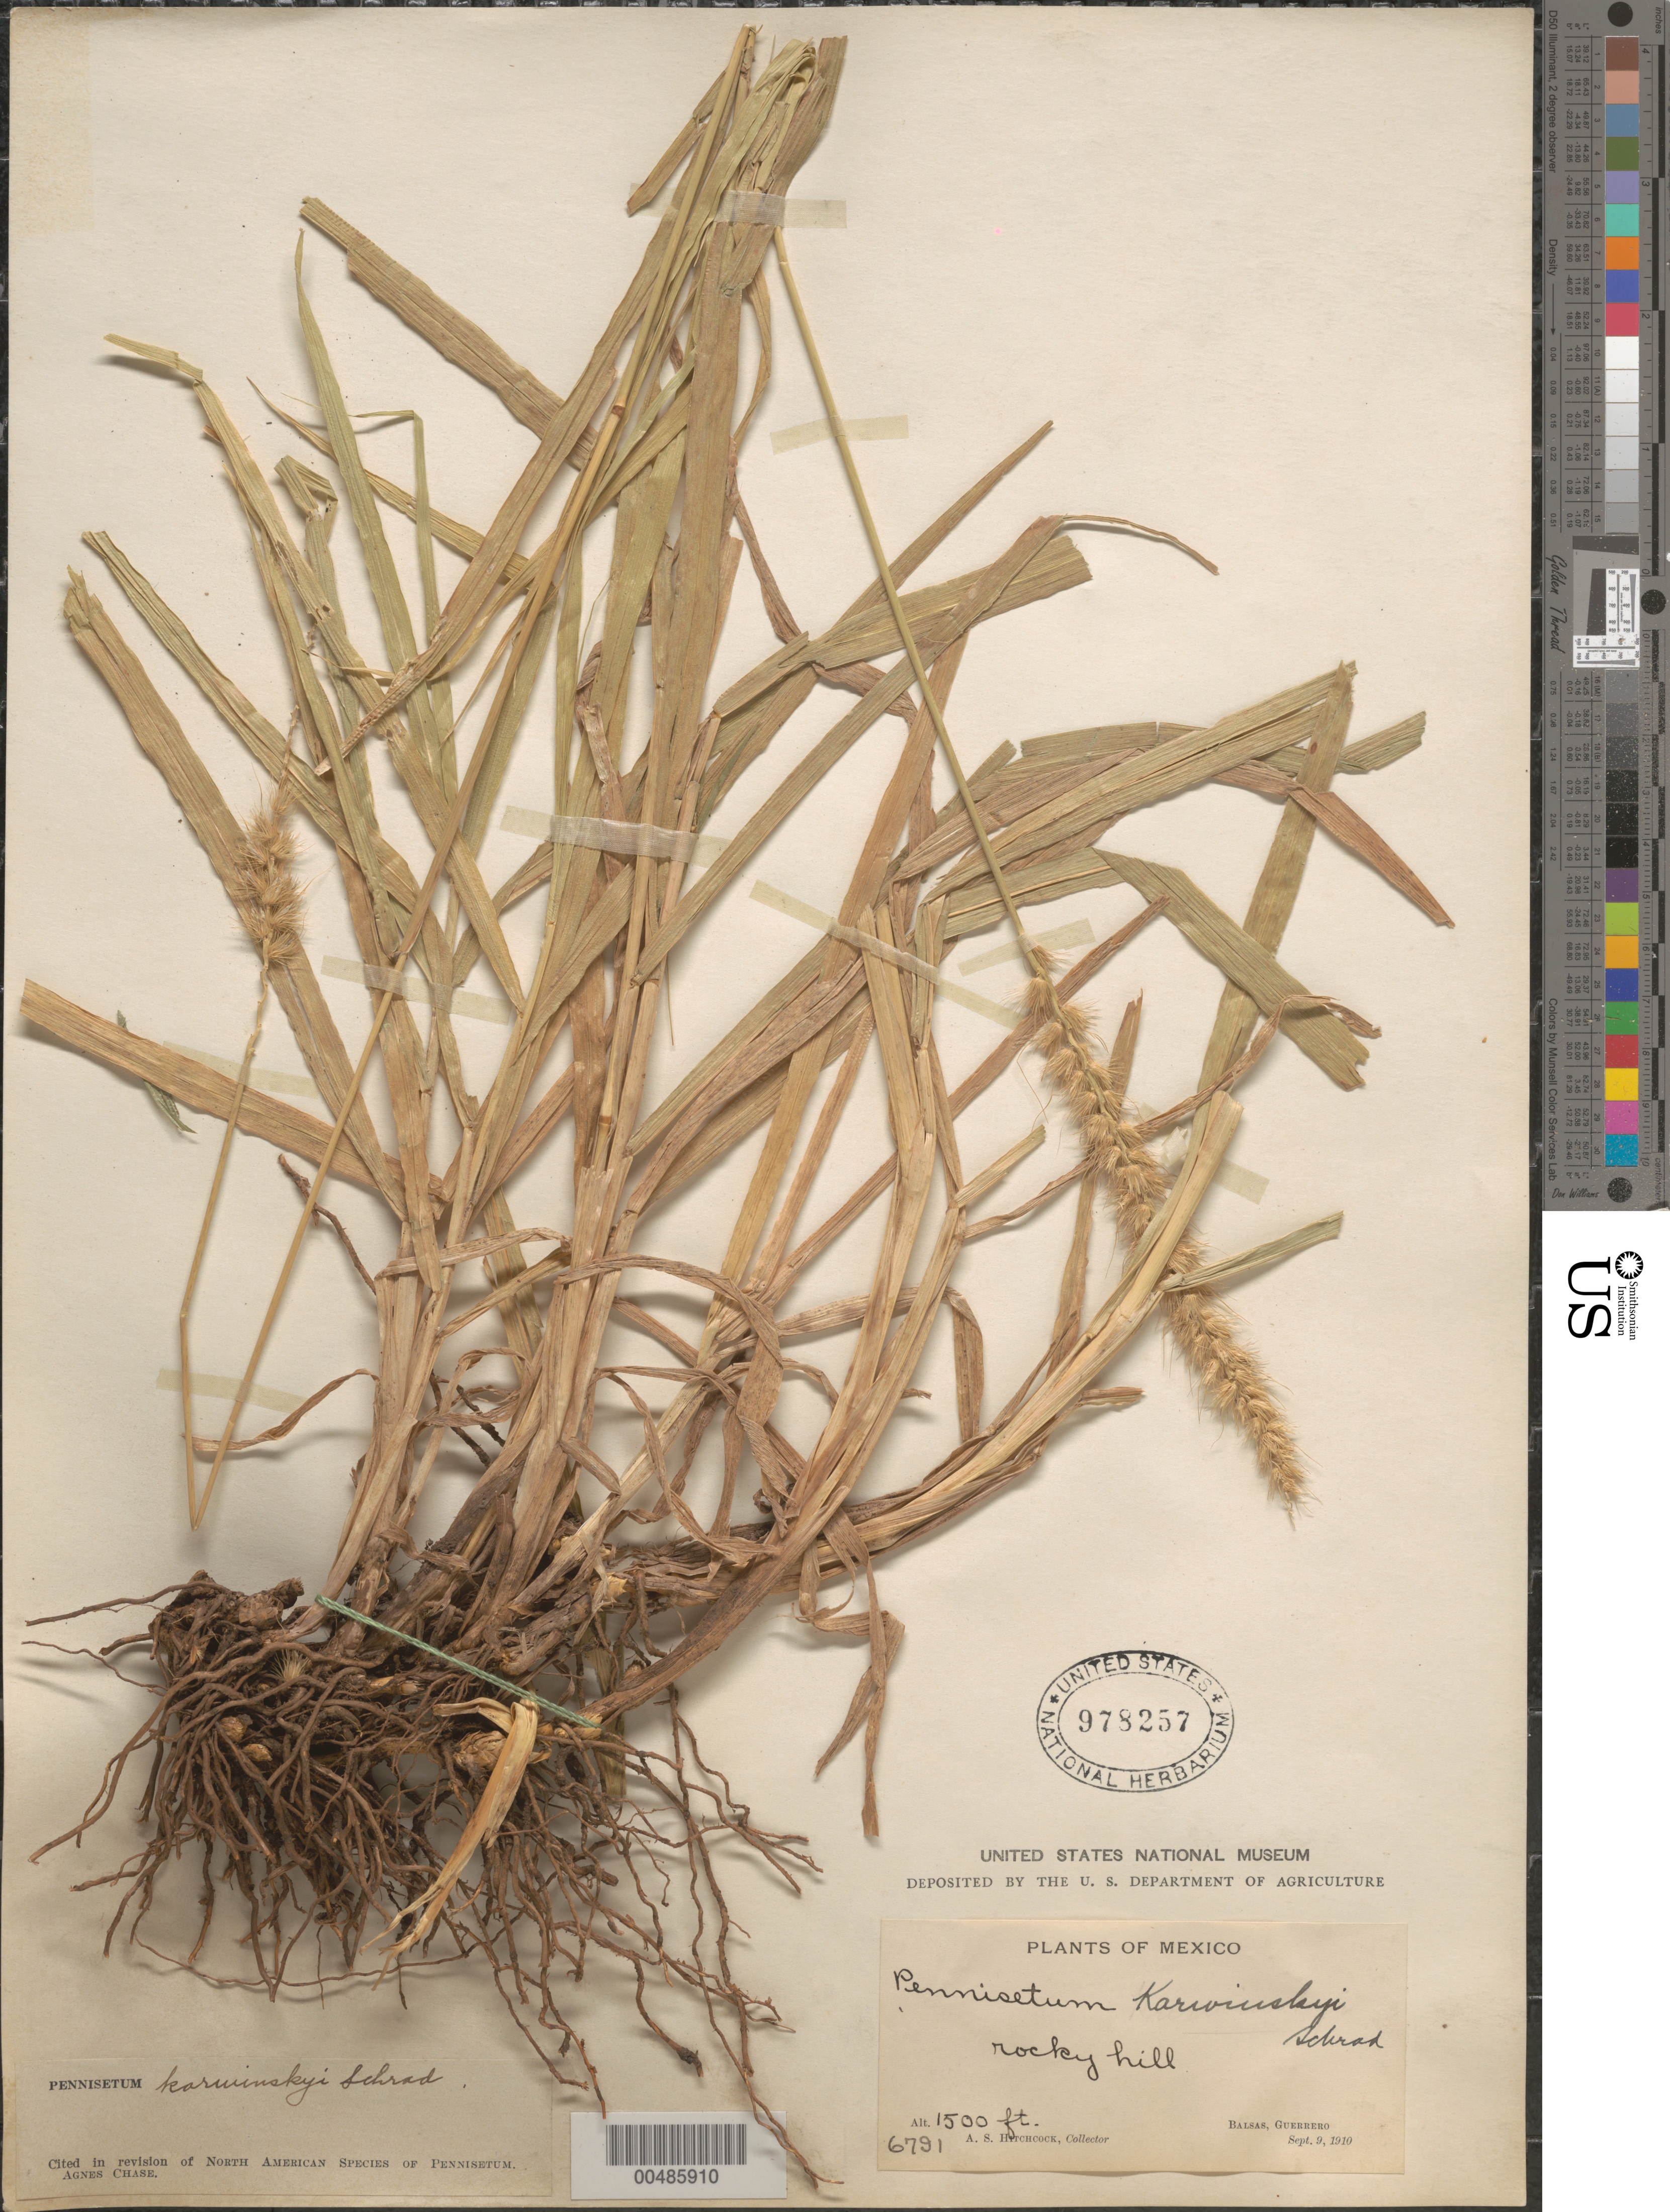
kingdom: Plantae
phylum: Tracheophyta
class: Liliopsida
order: Poales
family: Poaceae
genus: Cenchrus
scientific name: Cenchrus multiflorus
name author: C. Presl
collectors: A. S. Hitchcock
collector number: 6791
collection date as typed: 9 Sep 1910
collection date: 1910-09-09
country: Mexico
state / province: Guerrero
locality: Balsas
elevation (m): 457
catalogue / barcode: US 978257